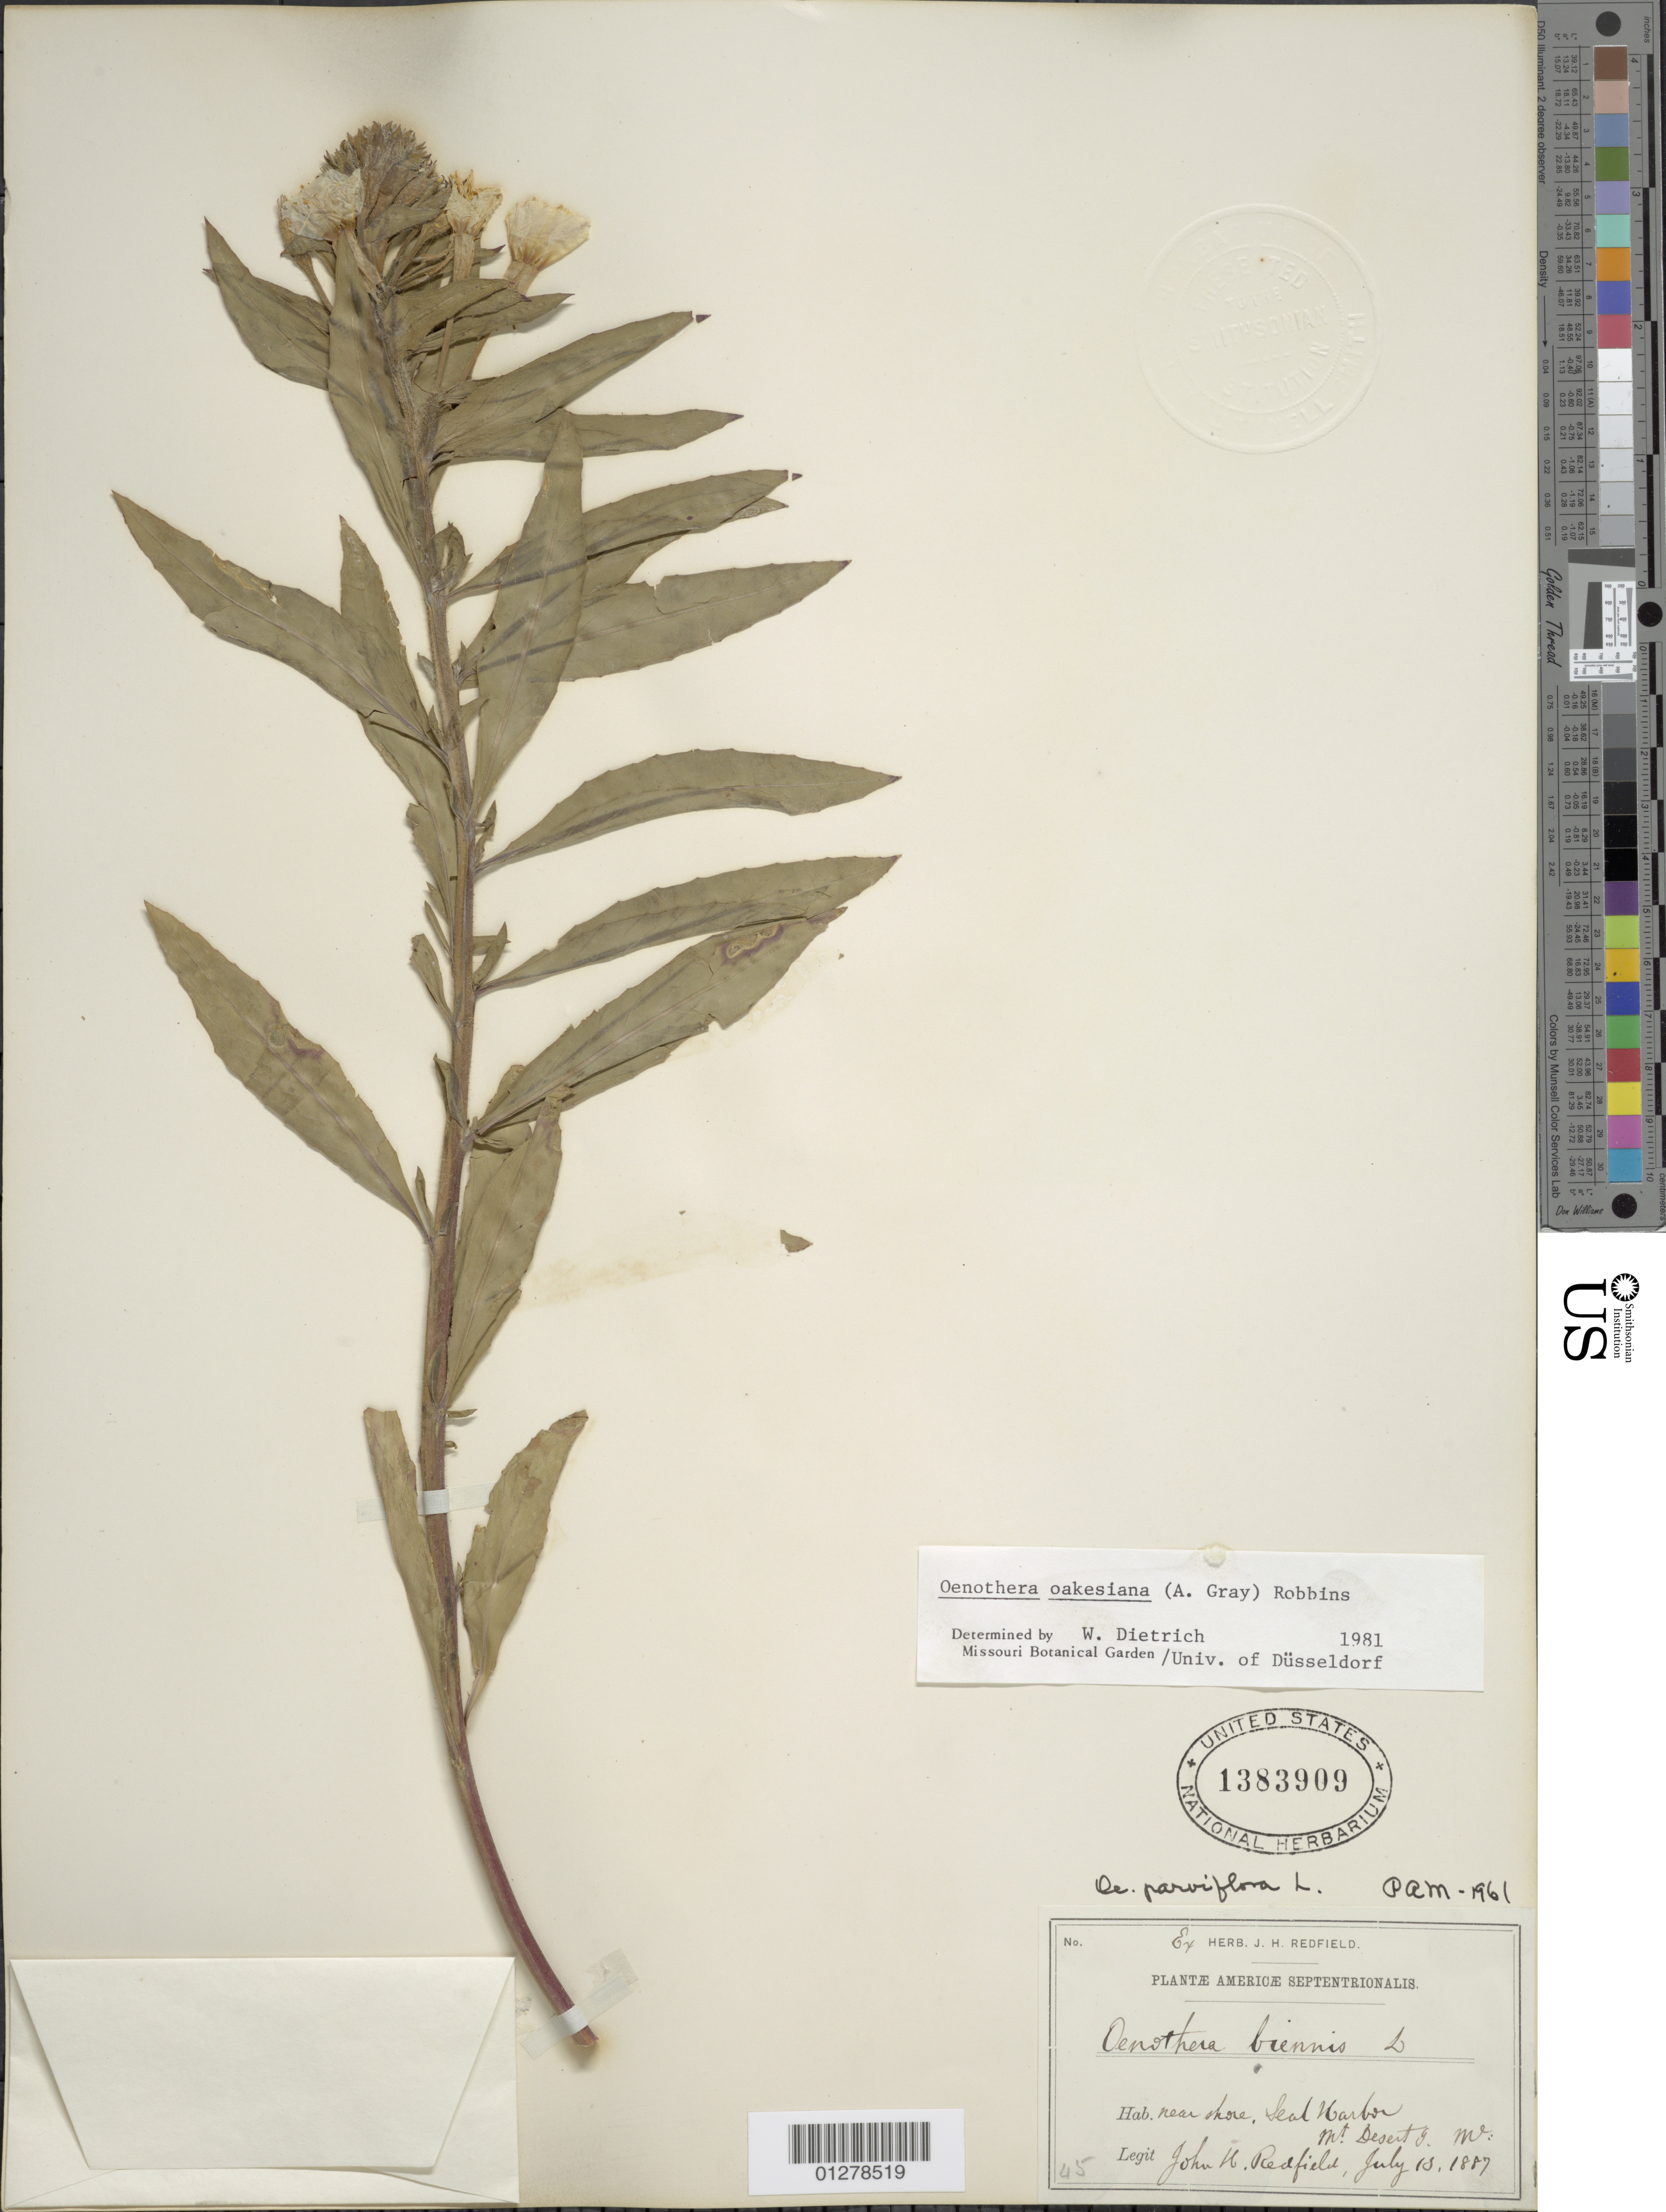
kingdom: Plantae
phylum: Tracheophyta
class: Magnoliopsida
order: Myrtales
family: Onagraceae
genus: Oenothera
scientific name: Oenothera oakesiana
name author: (A. Gray) J.W. Robbins ex S. Watson & J.M. Coult.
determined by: Dietrich, W.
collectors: J. Redfield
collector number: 45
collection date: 1887-07-10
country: United States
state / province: Maine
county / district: Hancock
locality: Mount Desert, Seal Harbor.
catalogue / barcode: US 1383909